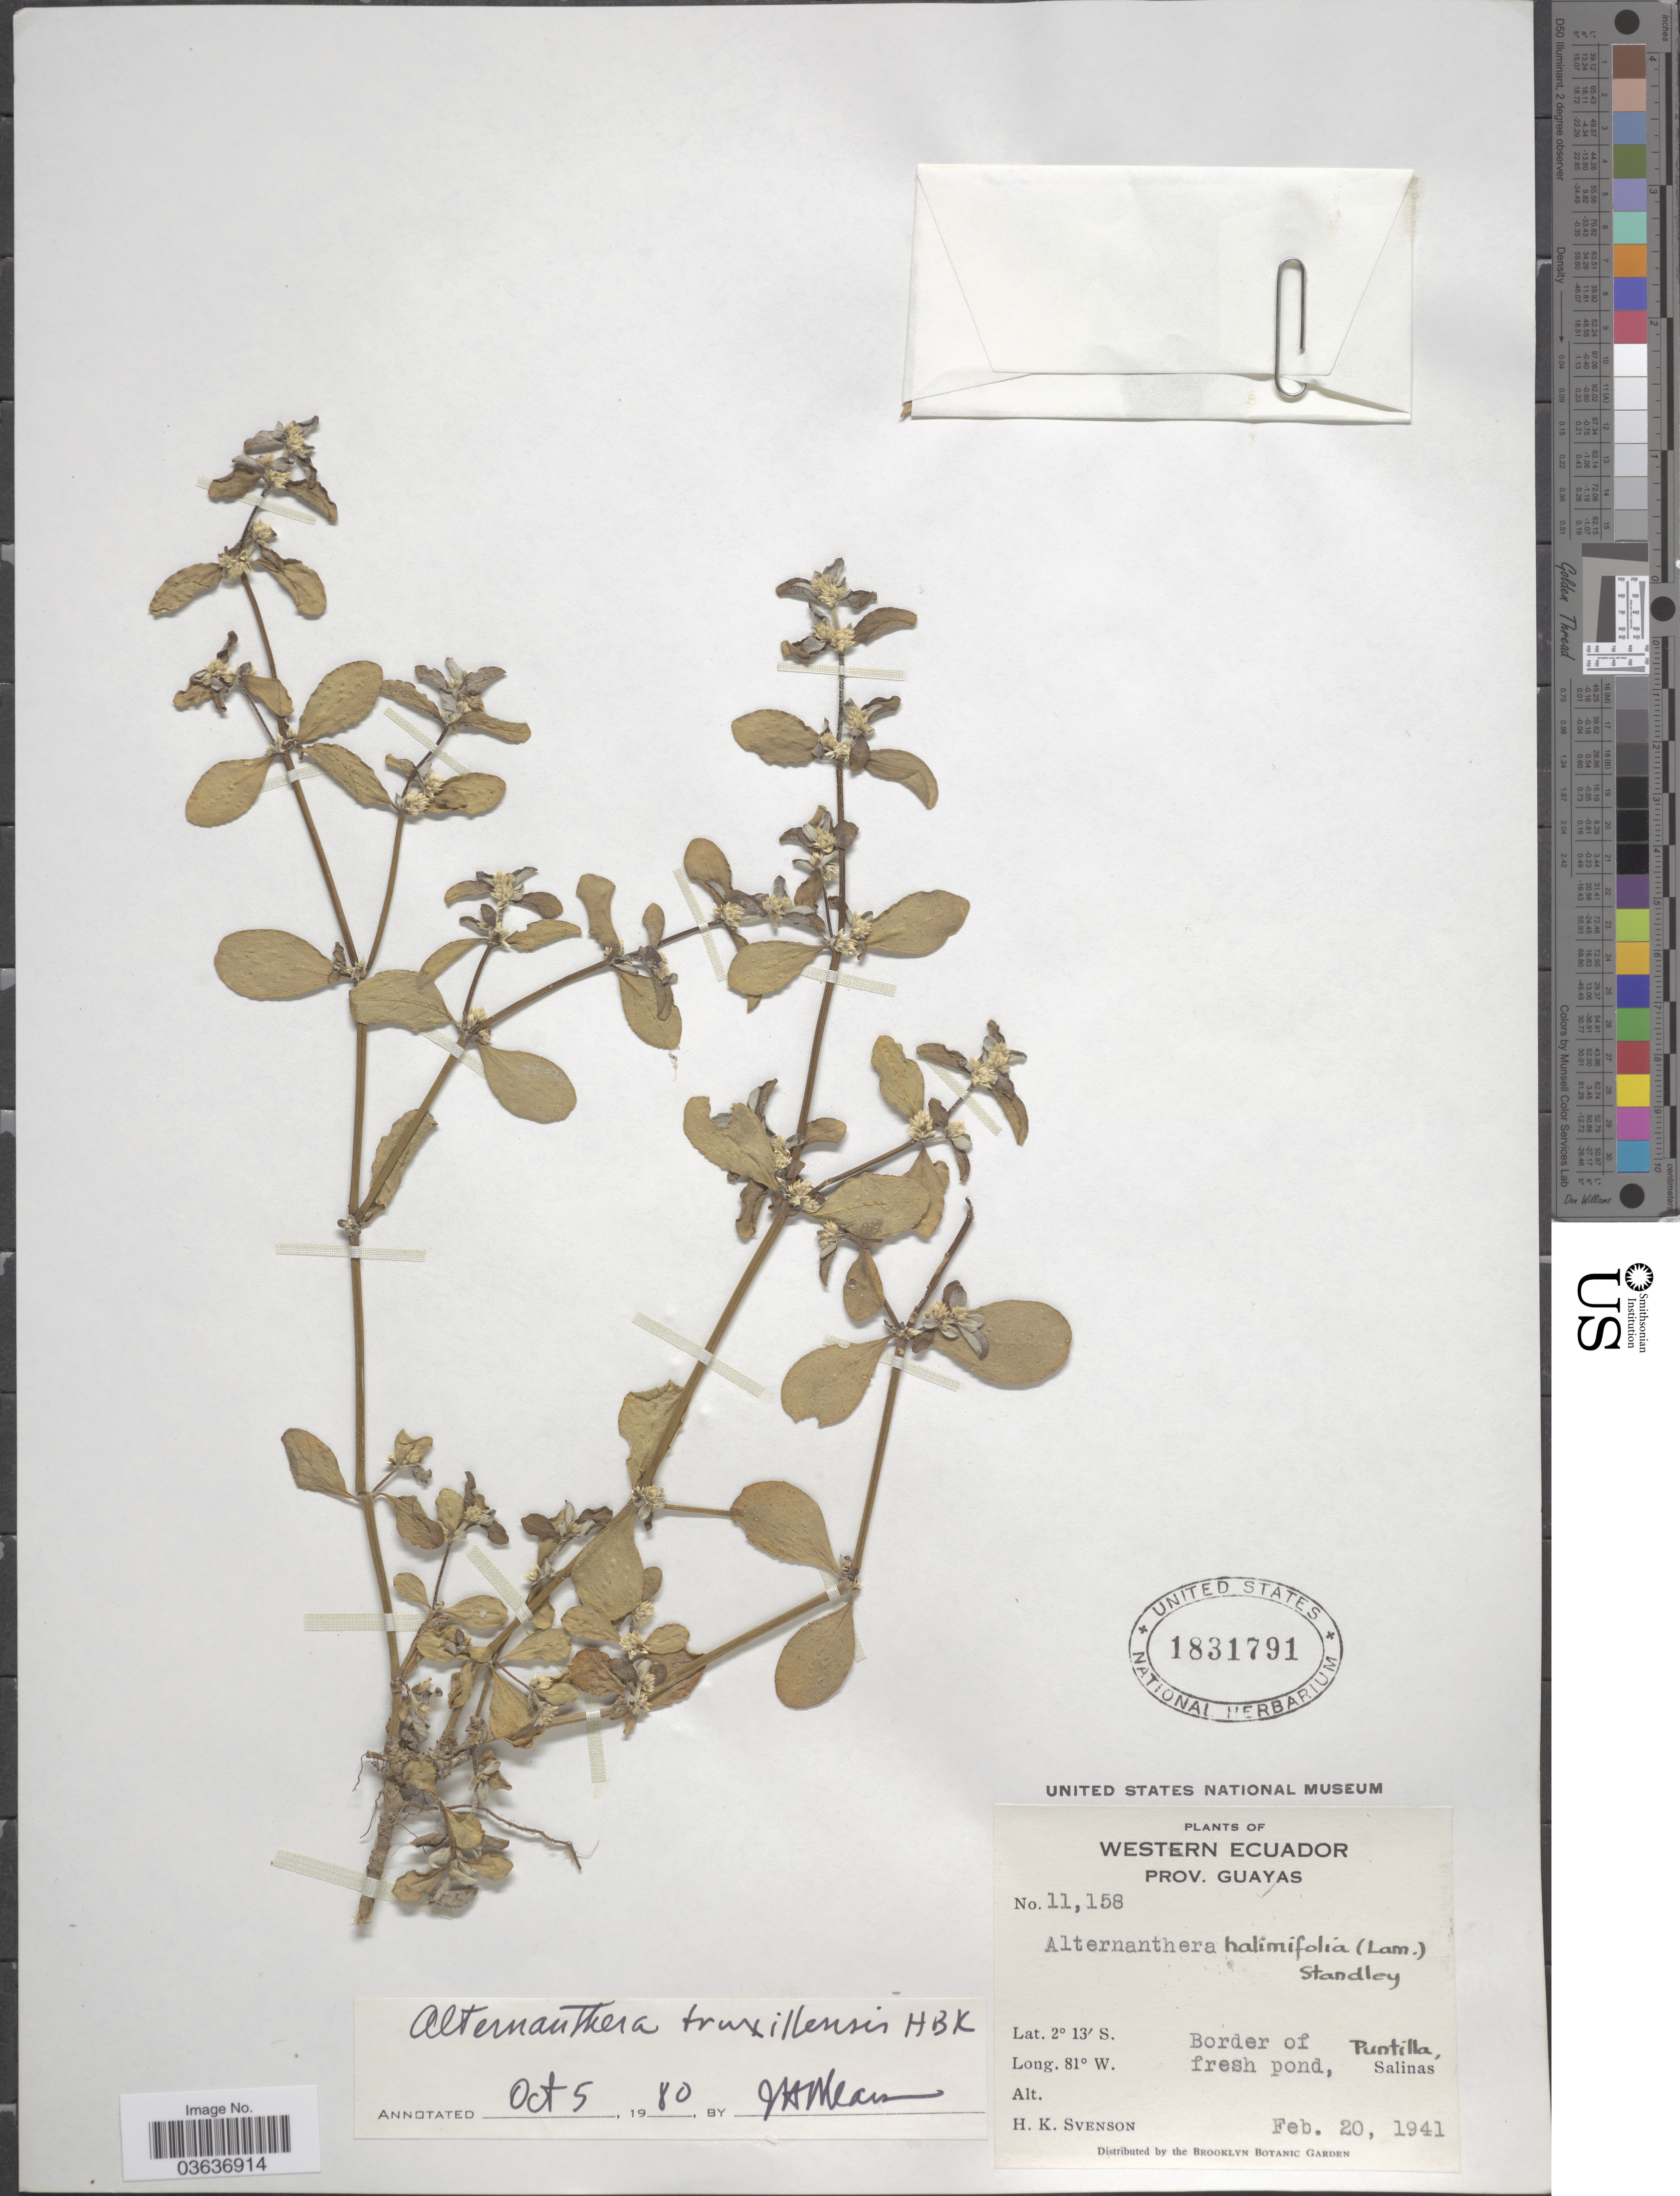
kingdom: Plantae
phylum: Tracheophyta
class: Magnoliopsida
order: Caryophyllales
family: Amaranthaceae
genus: Alternanthera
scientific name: Alternanthera truxillensis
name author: Kunth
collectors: H. K. Svenson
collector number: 11158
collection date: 1941-02-20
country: Ecuador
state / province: Guayas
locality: Western Ecuador. Border of Puntilla, fresh pond, Salinas.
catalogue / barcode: US 1831791